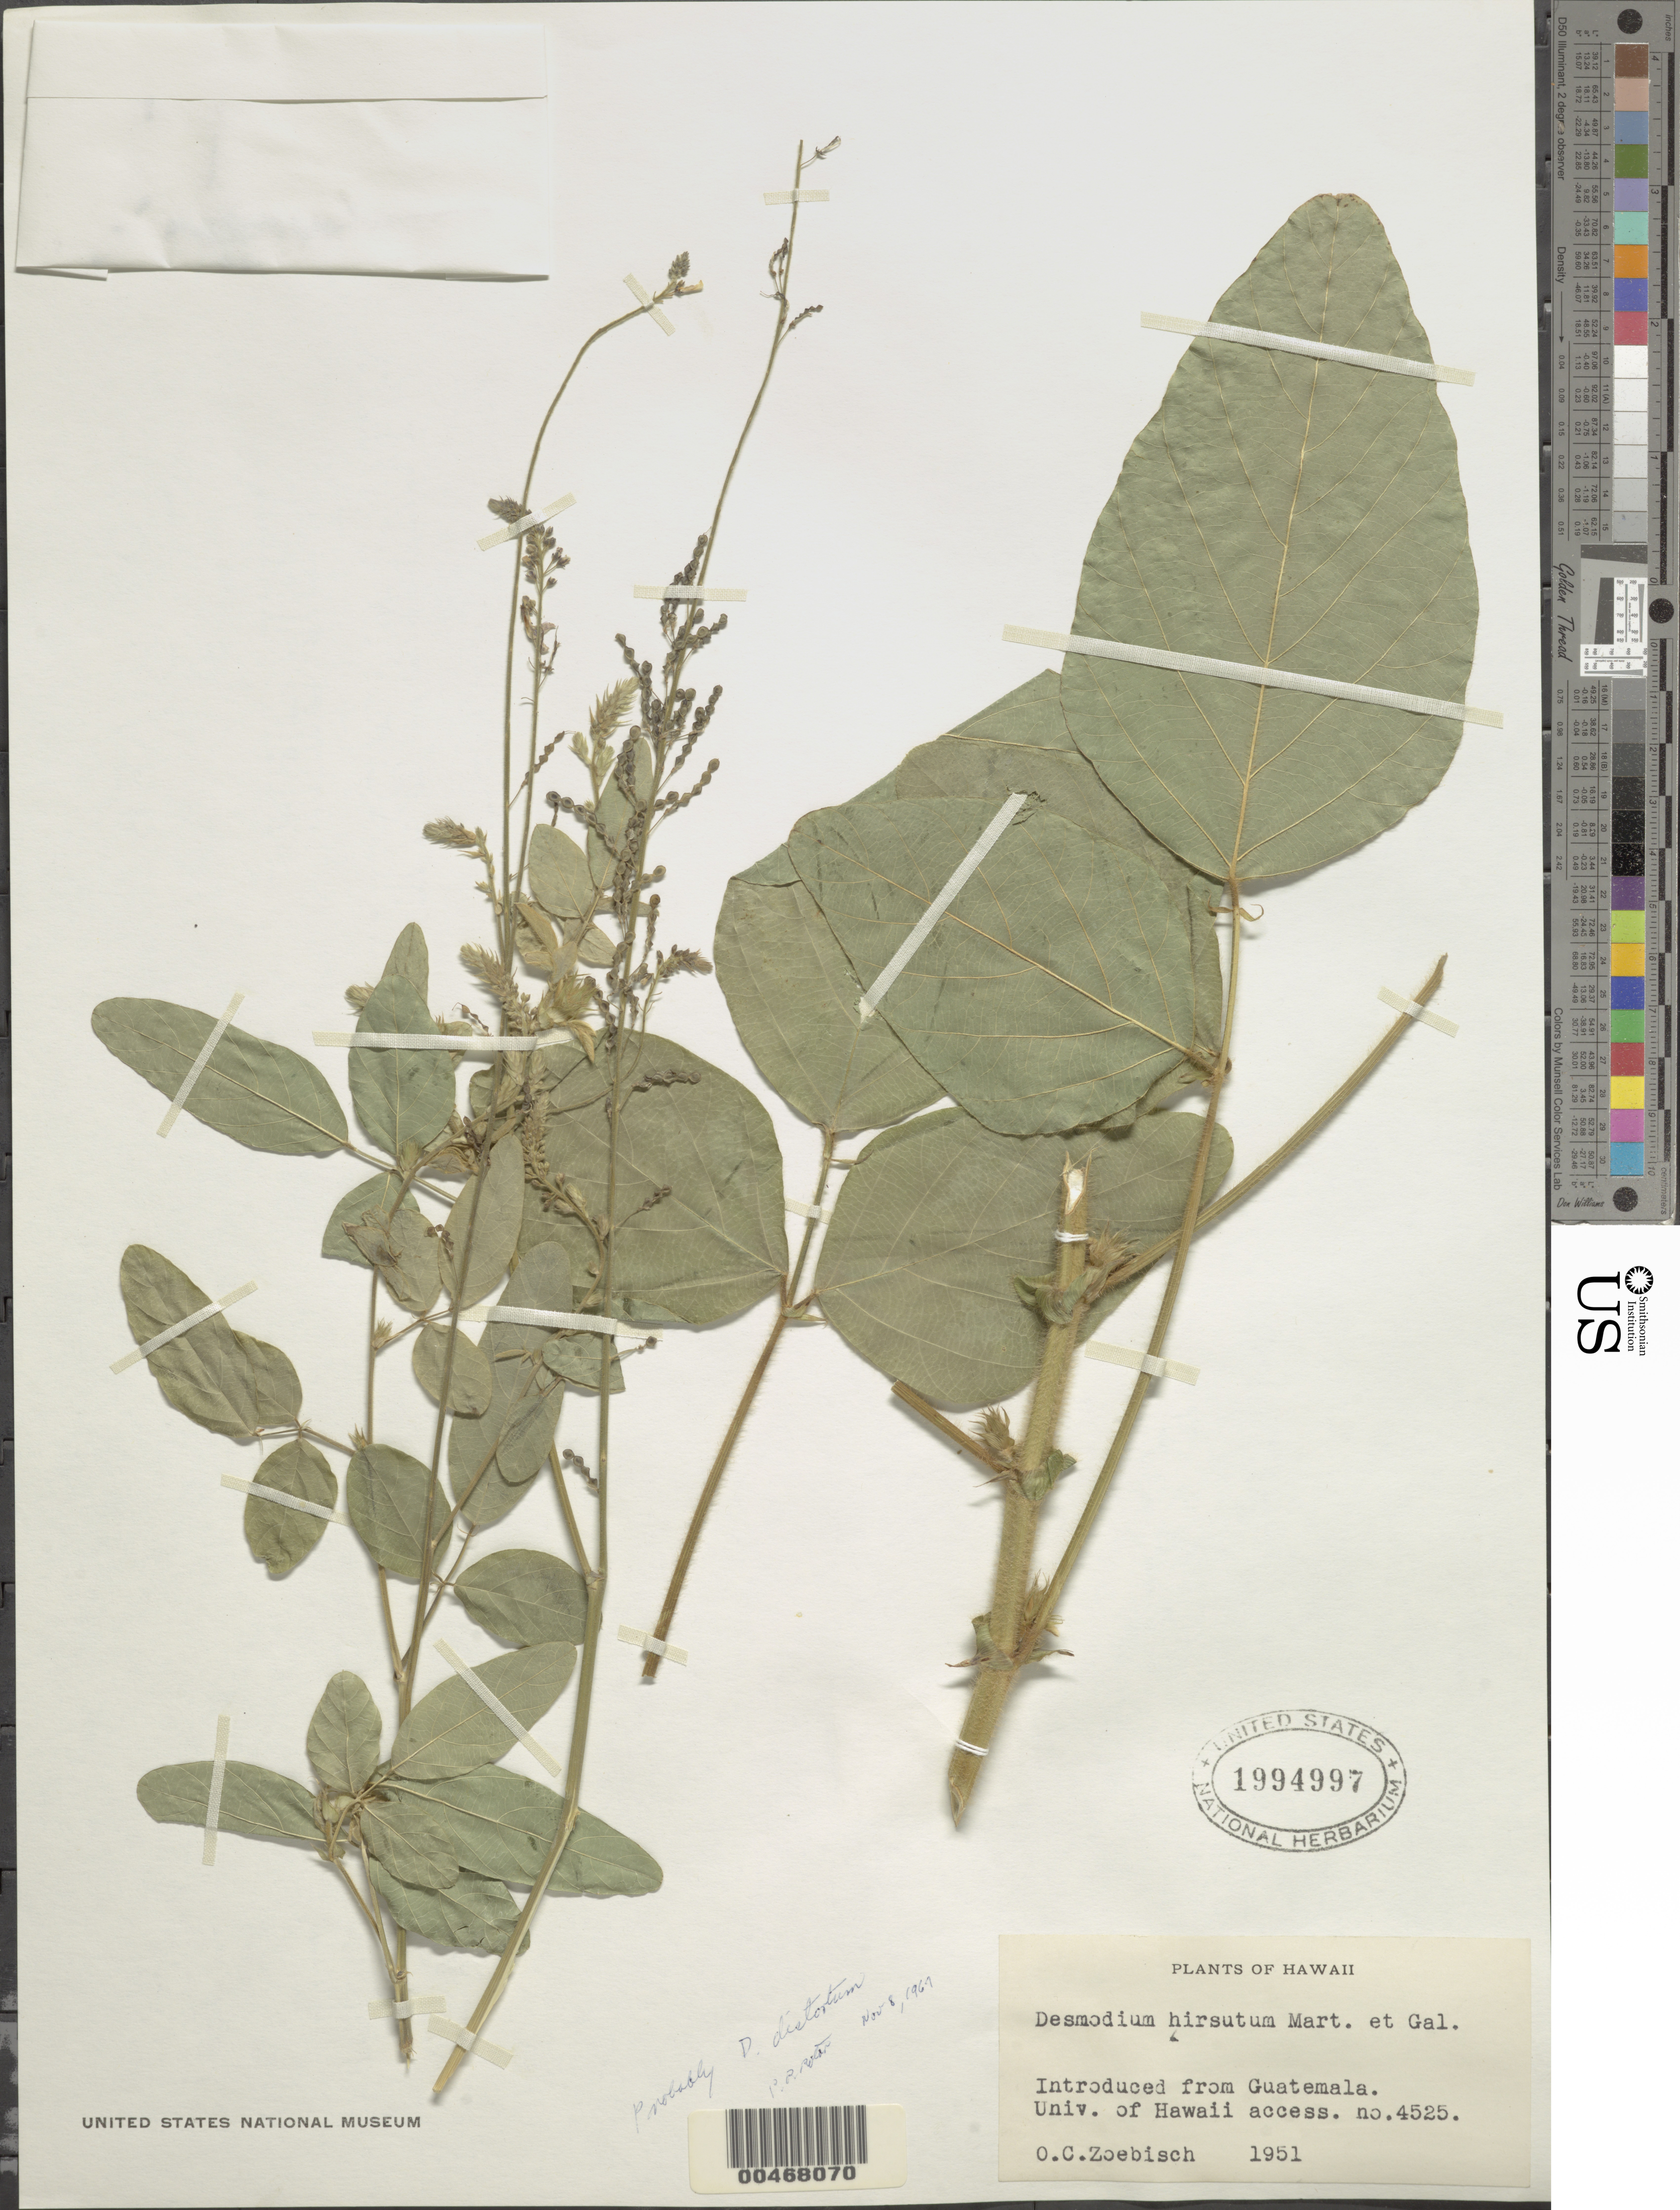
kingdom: Plantae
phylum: Tracheophyta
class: Magnoliopsida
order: Fabales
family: Fabaceae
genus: Desmodium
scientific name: Desmodium hirsutum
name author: M. Martens & Galeotti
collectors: O. Zoebisch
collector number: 4525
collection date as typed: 1951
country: United States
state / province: Hawaii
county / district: Hawaii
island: Hawaii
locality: Introduced from Guatemala. Univ. of Hawaii access. no.4525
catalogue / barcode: US 1994997